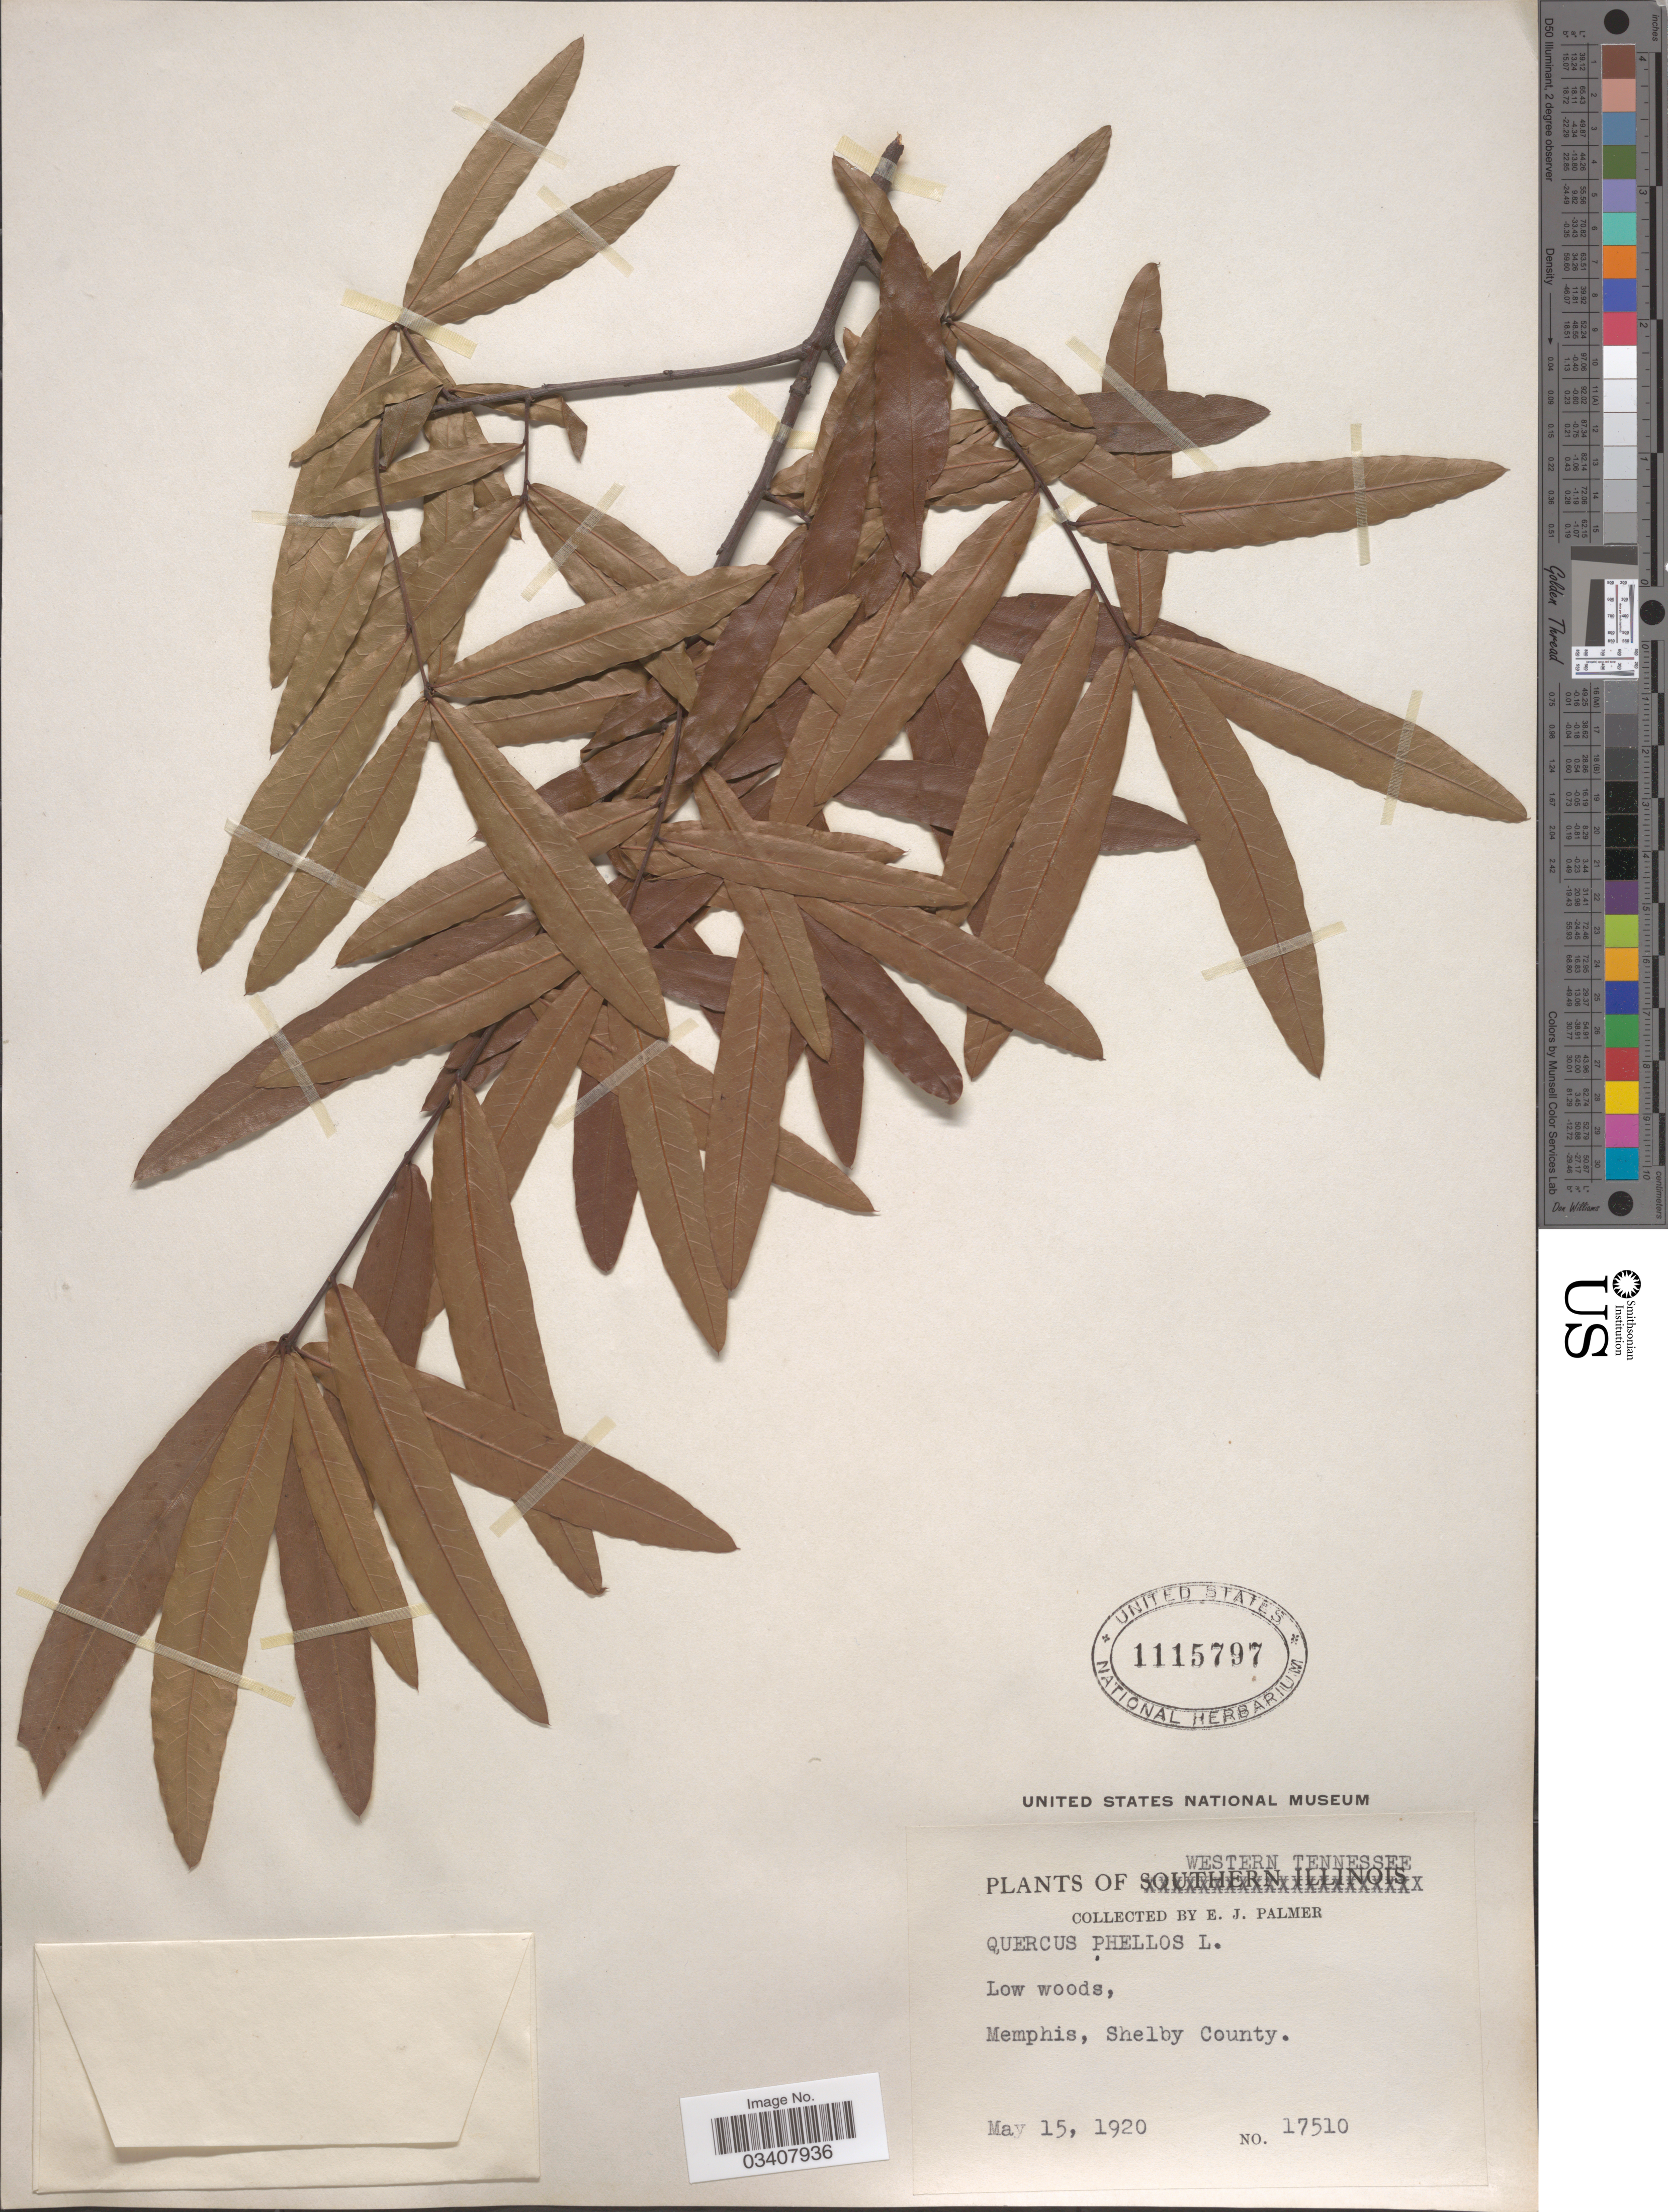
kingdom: Plantae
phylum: Tracheophyta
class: Magnoliopsida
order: Fagales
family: Fagaceae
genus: Quercus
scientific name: Quercus phellos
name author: L.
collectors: E. J. Palmer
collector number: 17510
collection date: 1920-05-15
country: United States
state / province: Tennessee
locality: Western Tennessee. Low woods, Memphis, Shelby County.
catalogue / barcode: US 1115797